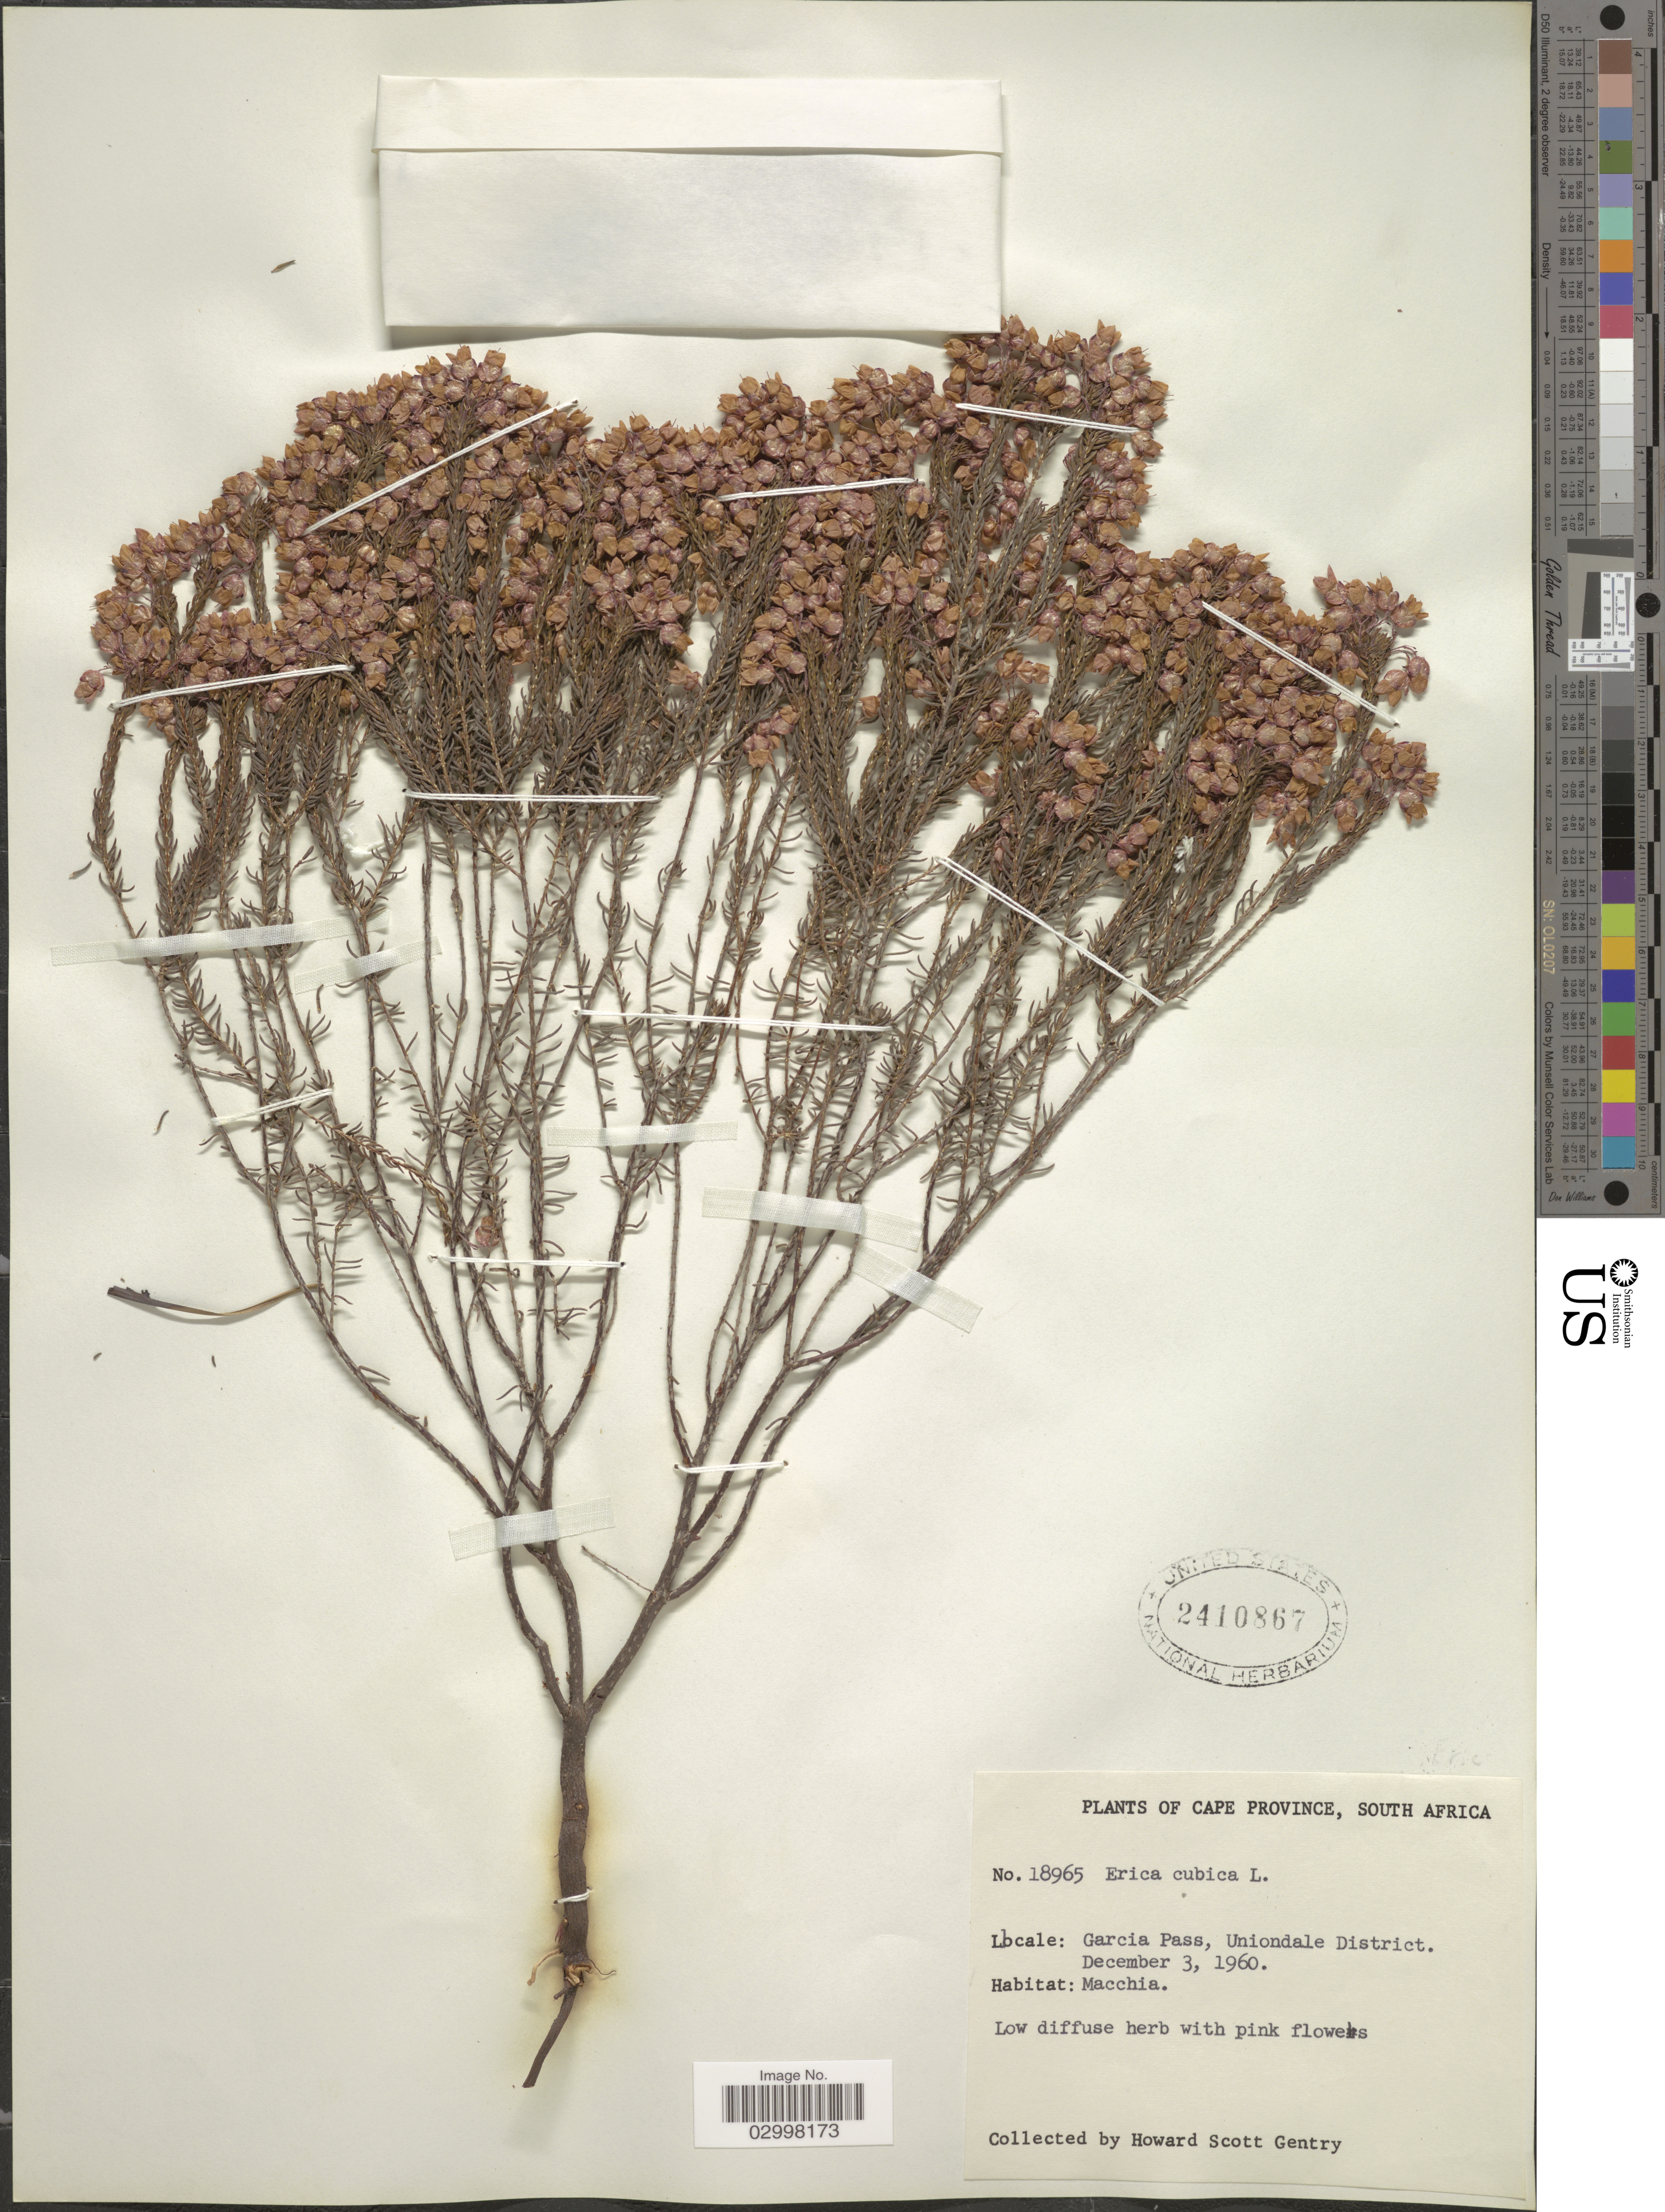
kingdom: Plantae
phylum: Tracheophyta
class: Magnoliopsida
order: Ericales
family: Ericaceae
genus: Erica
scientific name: Erica cubica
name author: L.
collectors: H. S. Gentry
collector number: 18965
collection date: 1960-12-03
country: South Africa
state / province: Western Cape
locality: Garcia Pass, Uniondale District.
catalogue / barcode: US 2410867